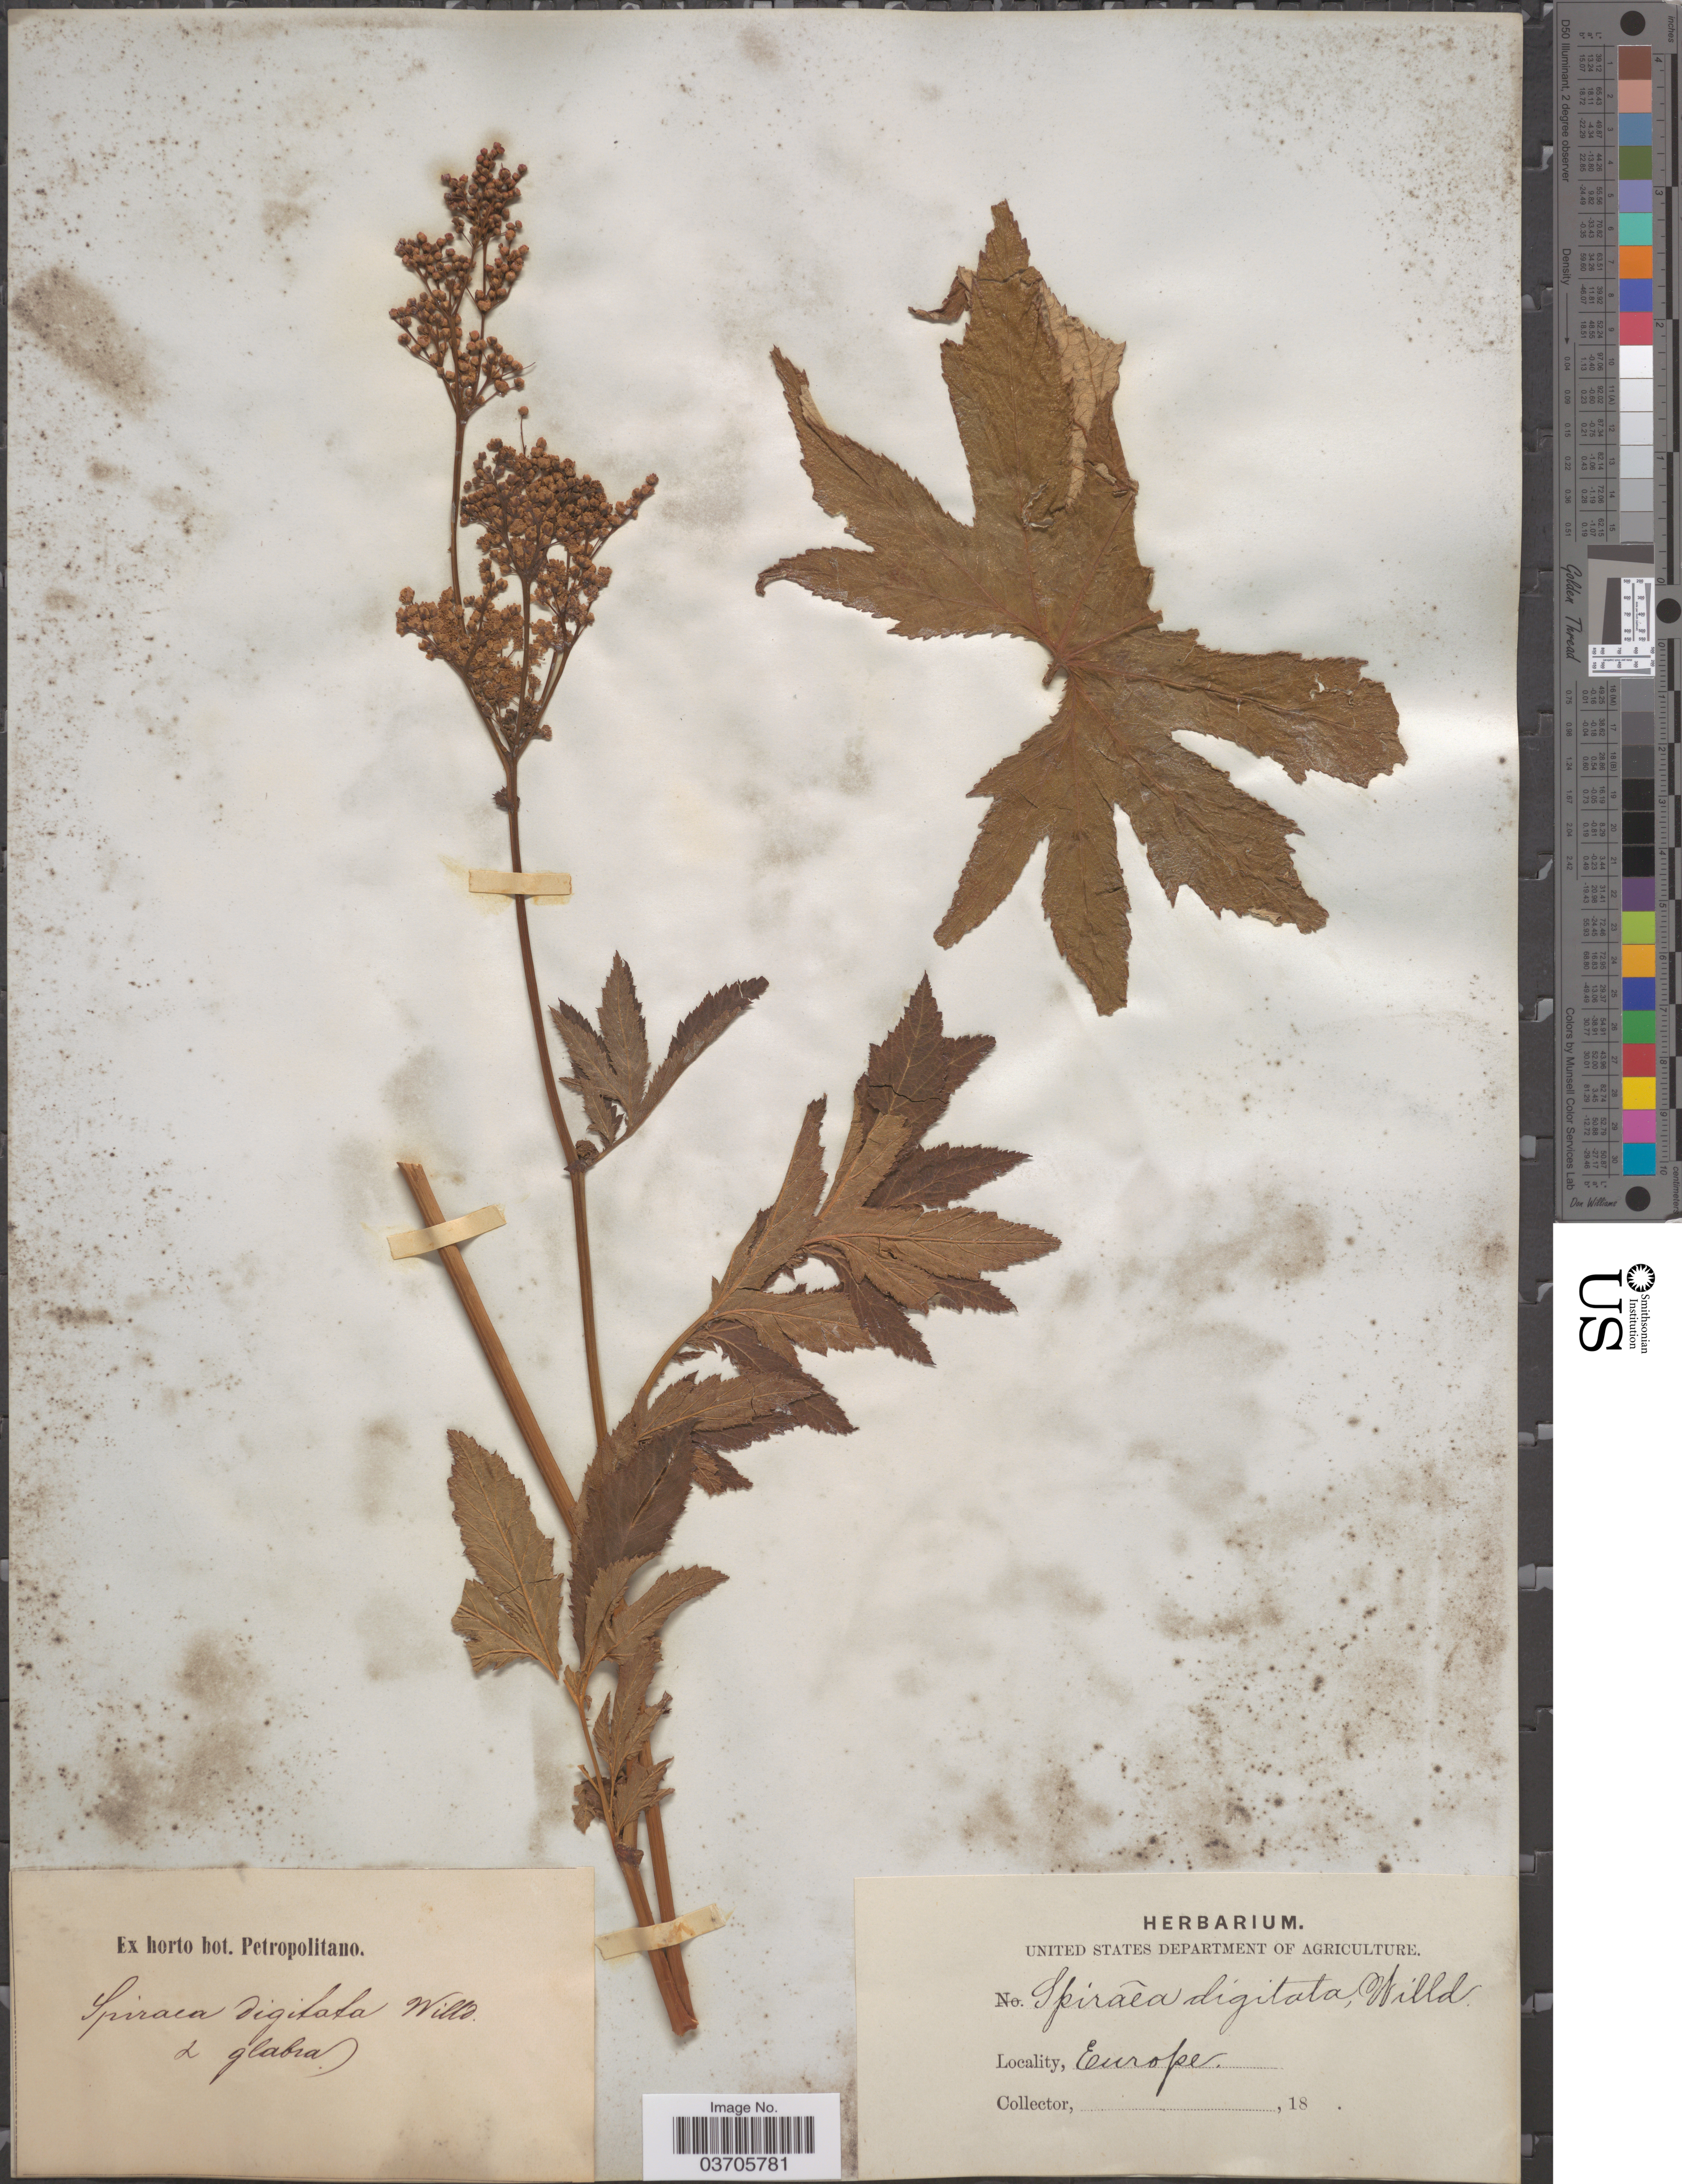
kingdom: Plantae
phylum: Tracheophyta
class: Magnoliopsida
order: Rosales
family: Rosaceae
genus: Filipendula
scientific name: Filipendula digitata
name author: (Willd.) Bergmans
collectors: ex Horto Bot. Petropolitano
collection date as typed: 18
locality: Europe.